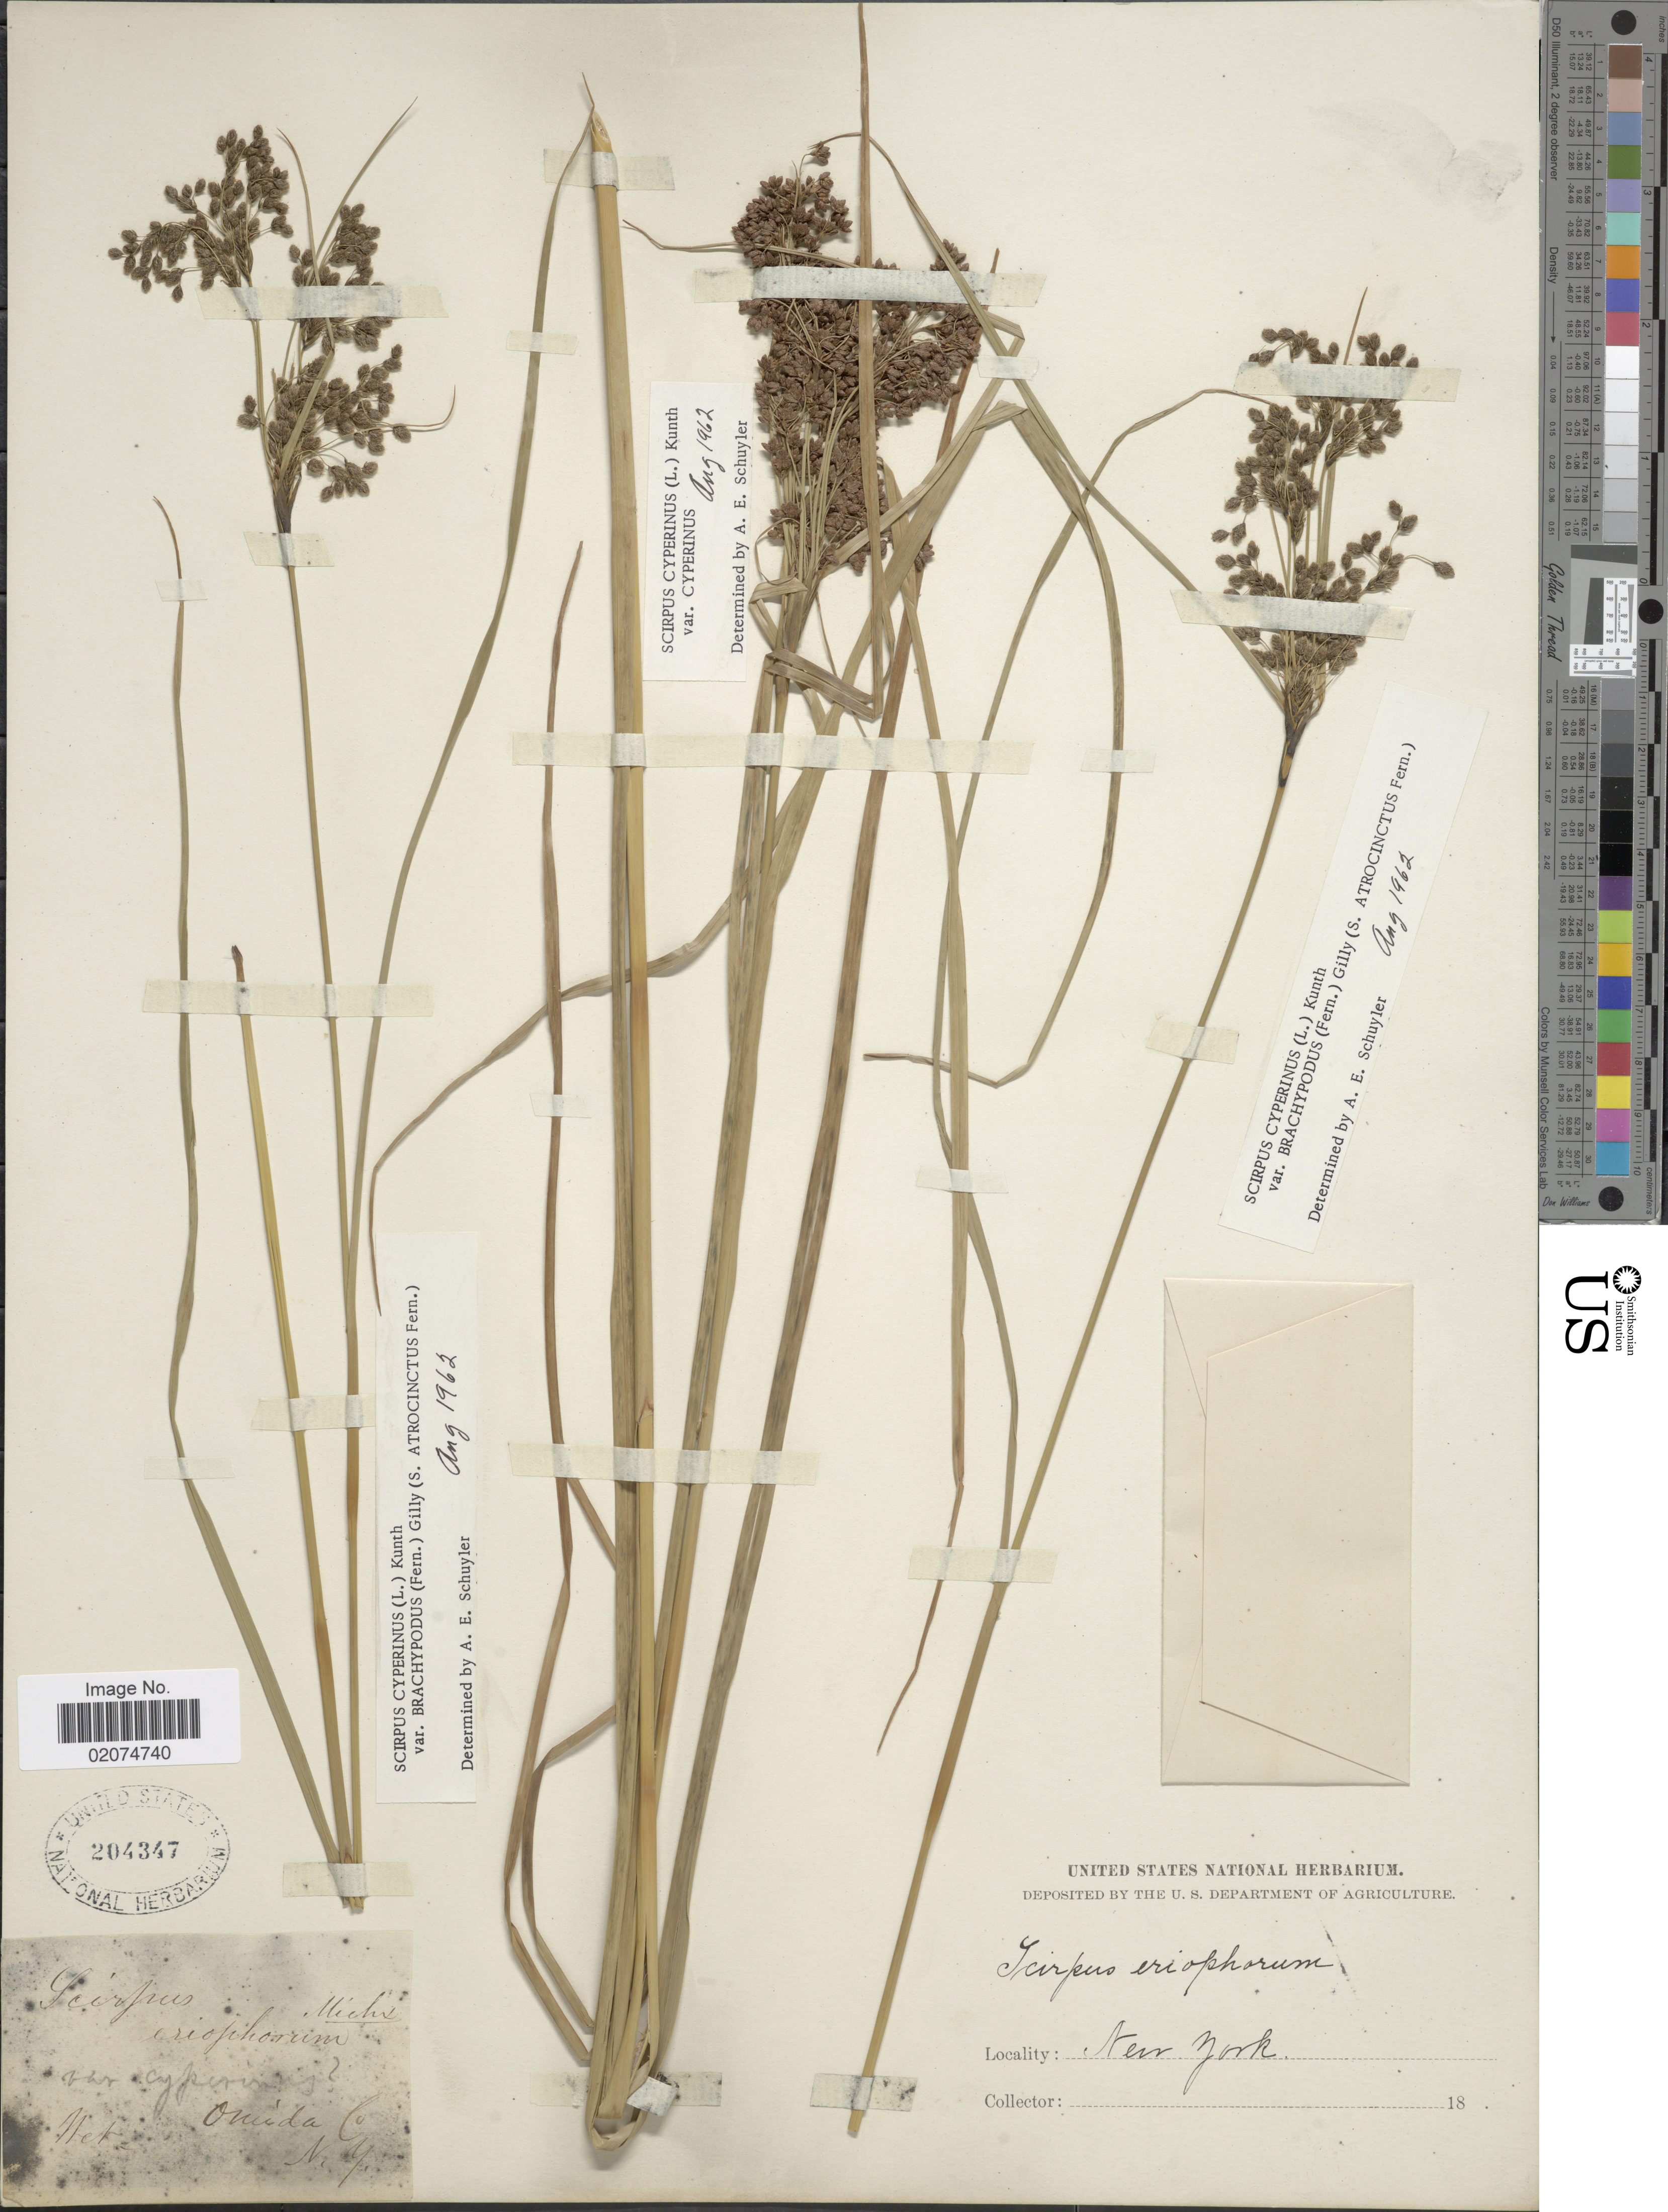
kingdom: Plantae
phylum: Tracheophyta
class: Liliopsida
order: Poales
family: Cyperaceae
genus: Scirpus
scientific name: Scirpus atrocinctus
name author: Fernald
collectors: U.S. National Herbarium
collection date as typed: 18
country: United States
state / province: New York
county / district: Oneida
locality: Oneida Co.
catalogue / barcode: US 204347